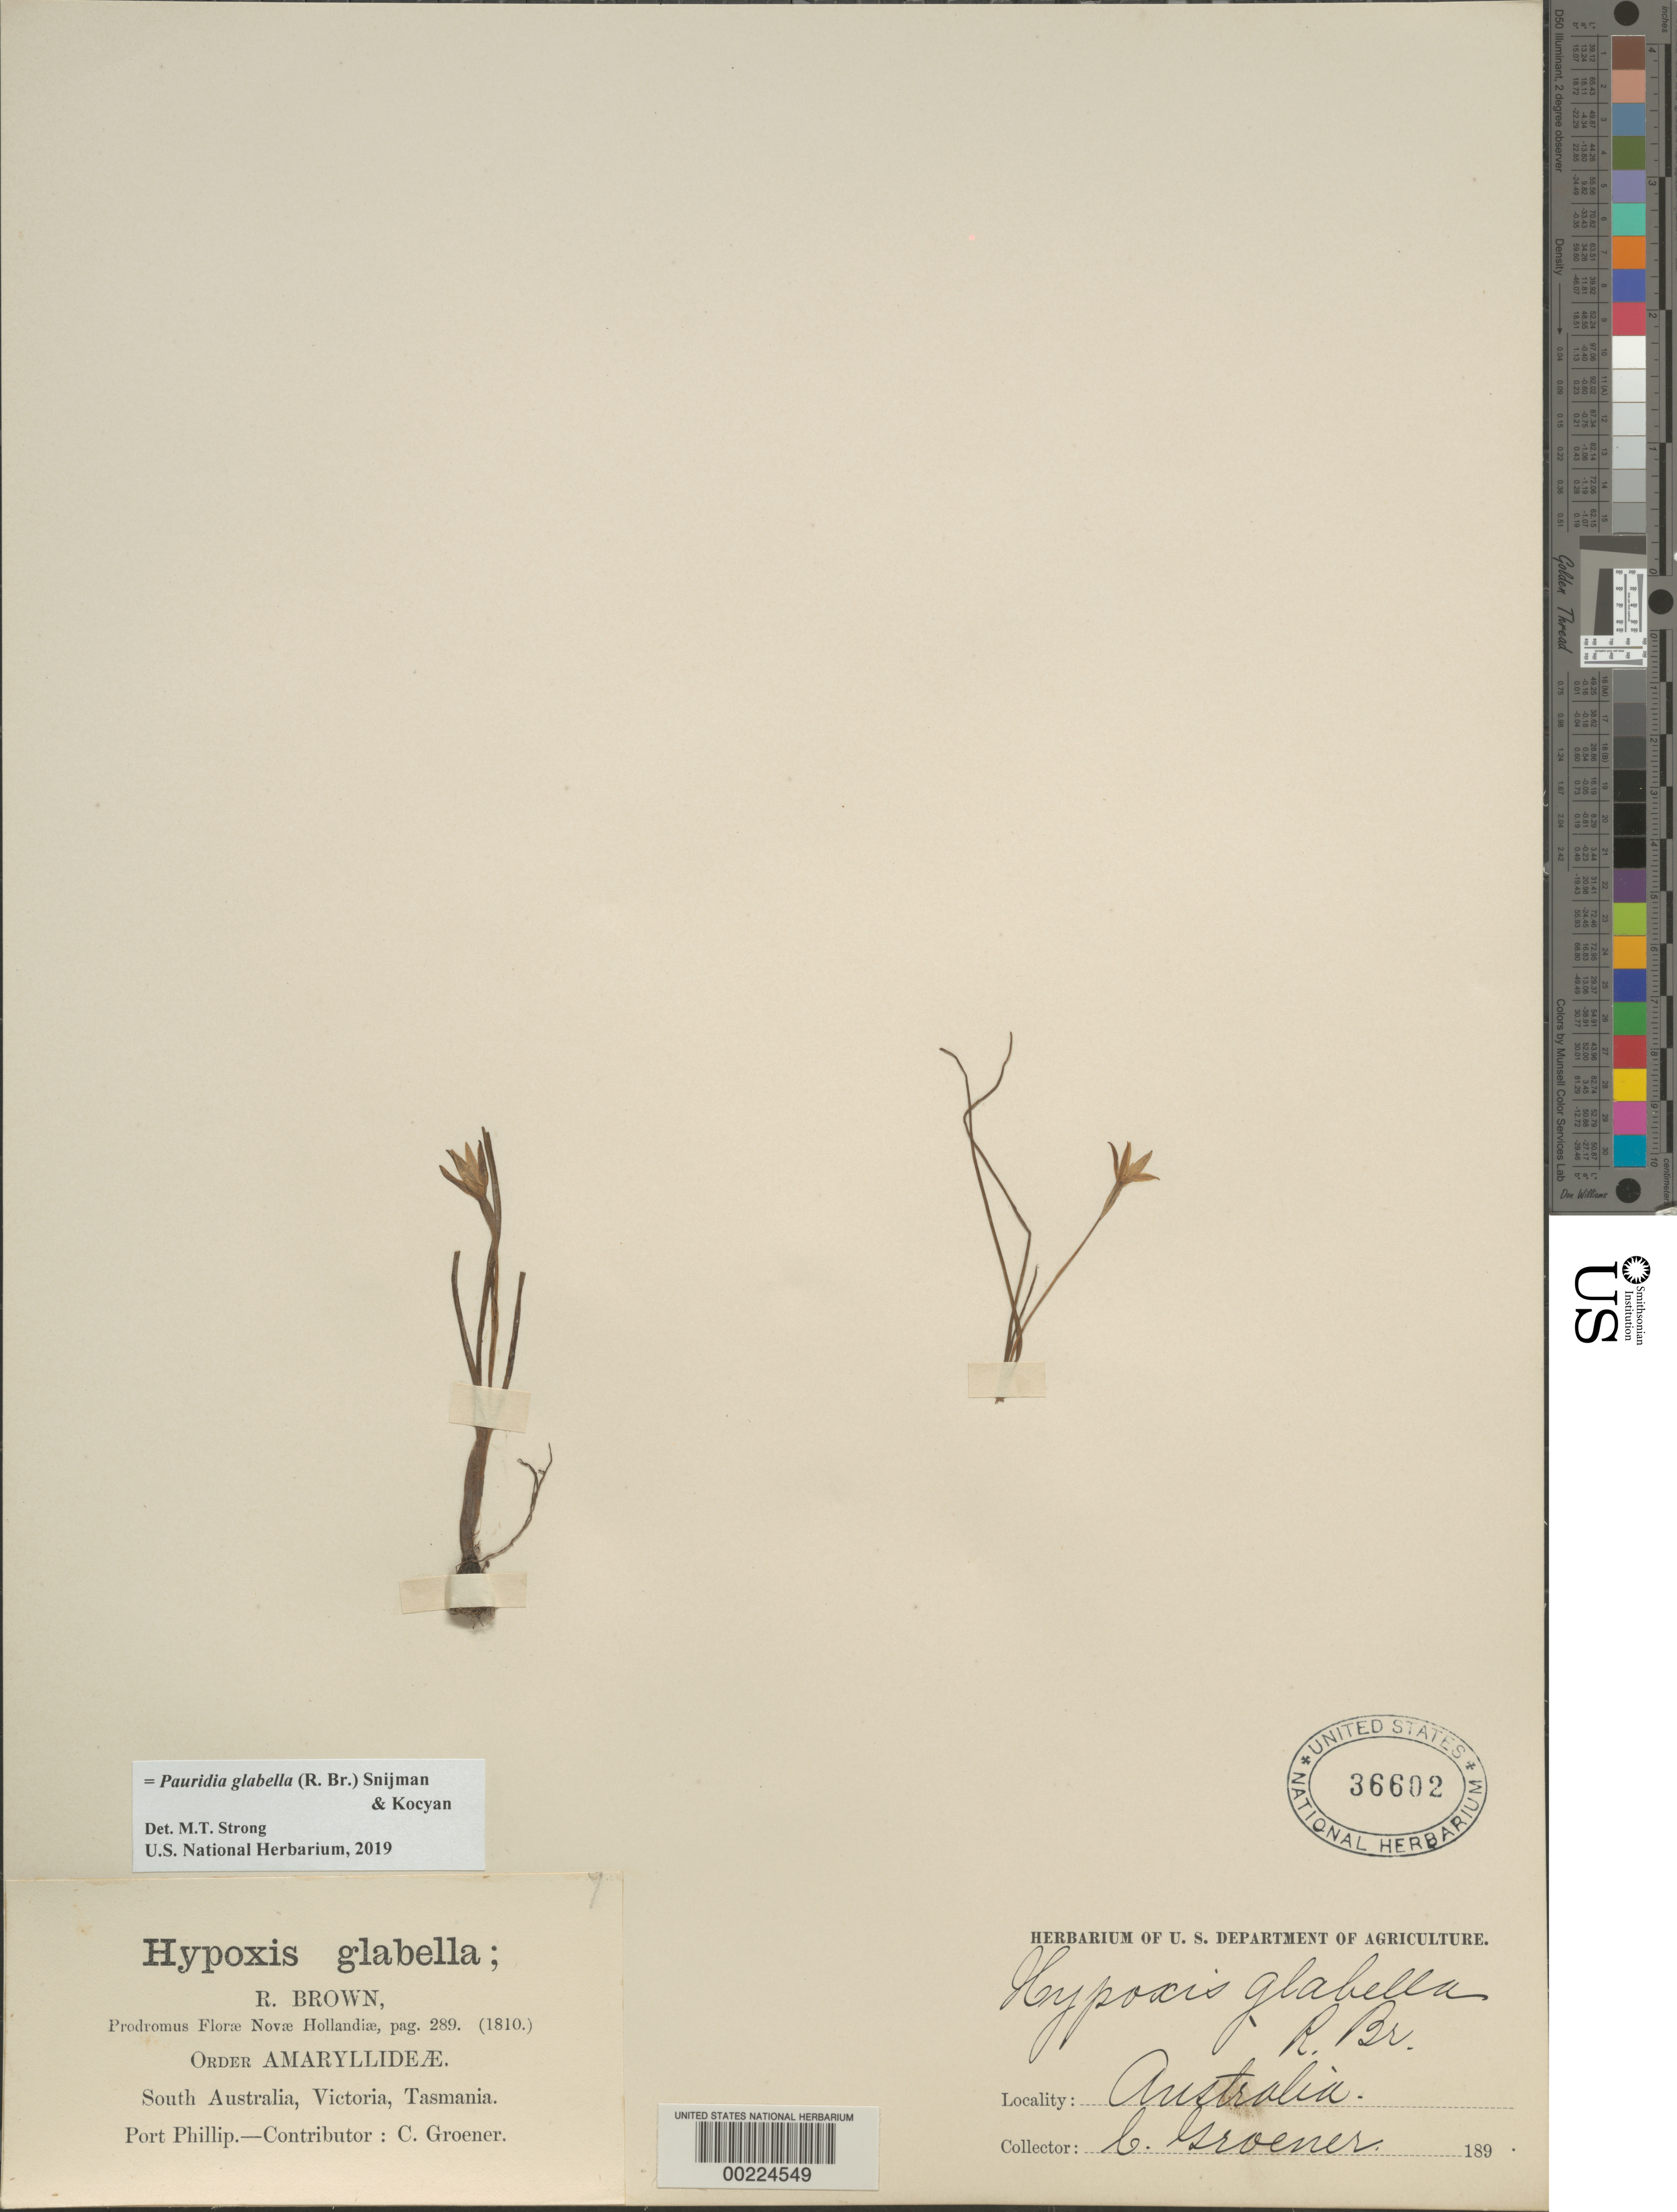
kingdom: Plantae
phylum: Tracheophyta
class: Liliopsida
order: Asparagales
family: Hypoxidaceae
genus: Pauridia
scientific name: Pauridia glabella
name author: (R. Br.) Snijman & Kocyan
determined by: Strong, Mark T., (BOT), Smithsonian Institution - National Museum of Natural History (UNITED STATES)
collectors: C. Groener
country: Australia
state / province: Victoria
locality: Port phillip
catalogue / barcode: US 36602